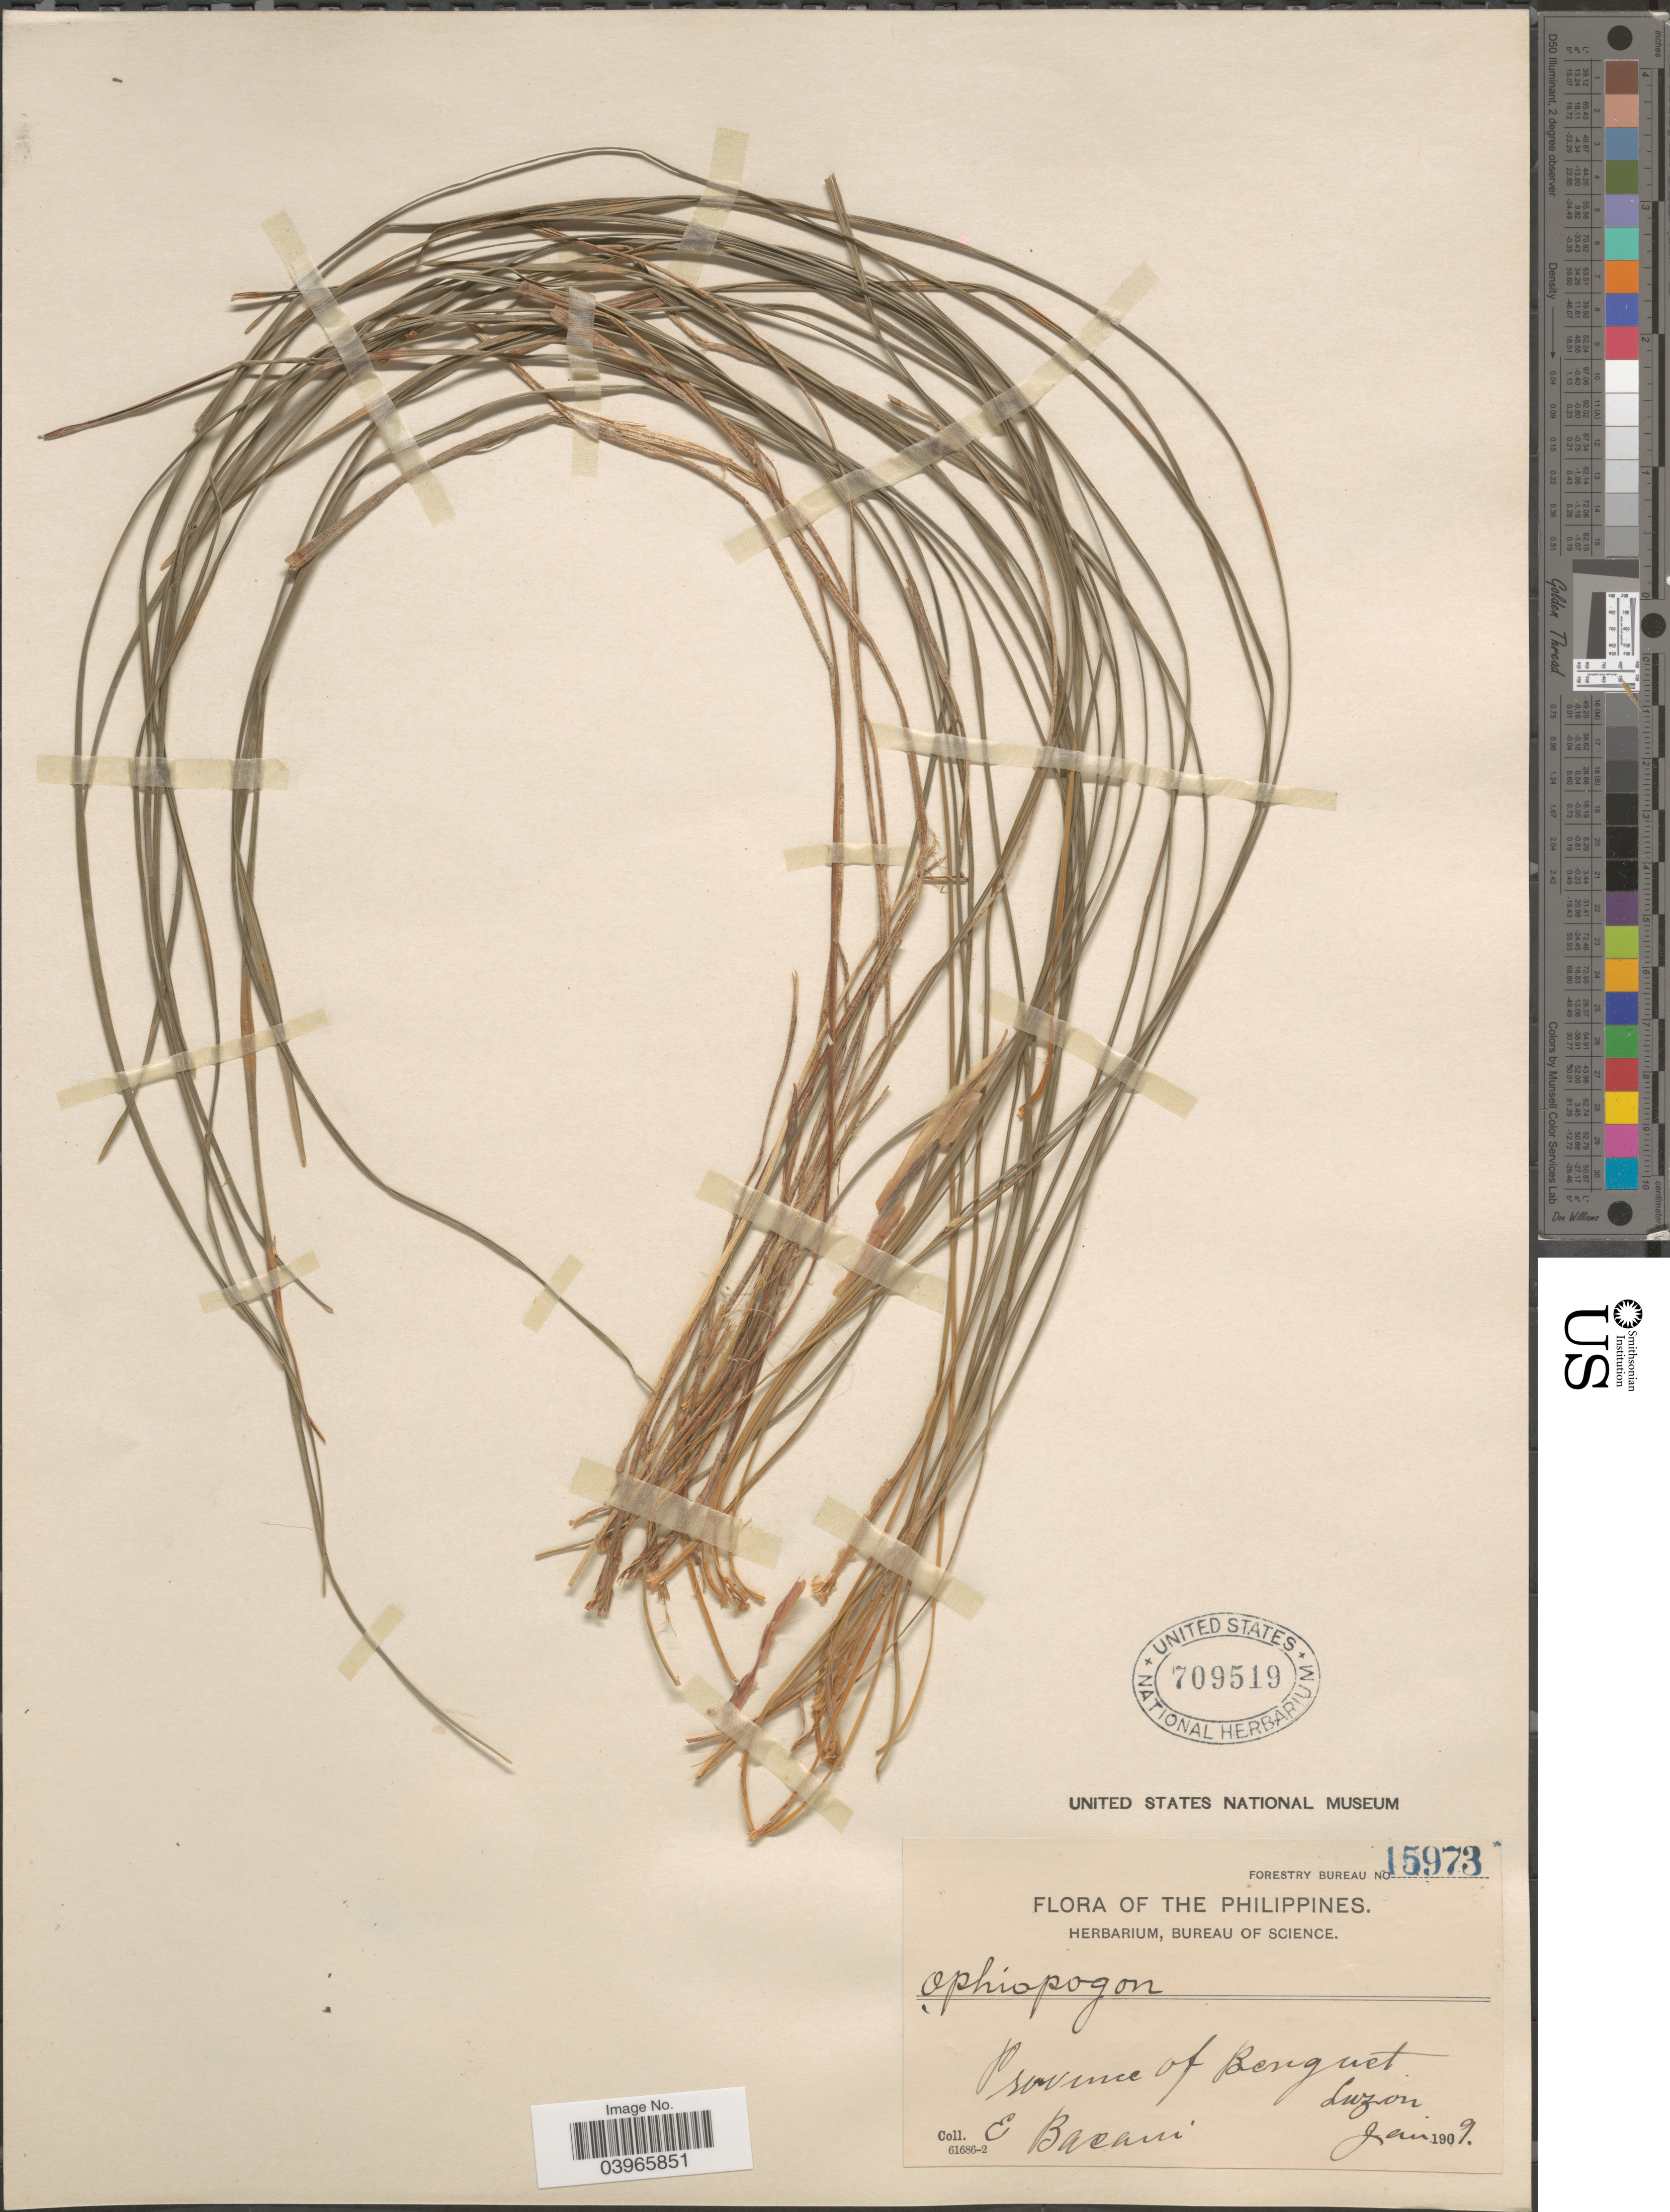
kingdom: Plantae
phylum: Tracheophyta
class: Liliopsida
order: Asparagales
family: Asparagaceae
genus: Ophiopogon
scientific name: Ophiopogon sp.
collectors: E. Bacani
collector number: Forestry Bureau 15973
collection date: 1909-01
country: Philippines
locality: Province of Benguet. Luzon.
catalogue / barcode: US 709519